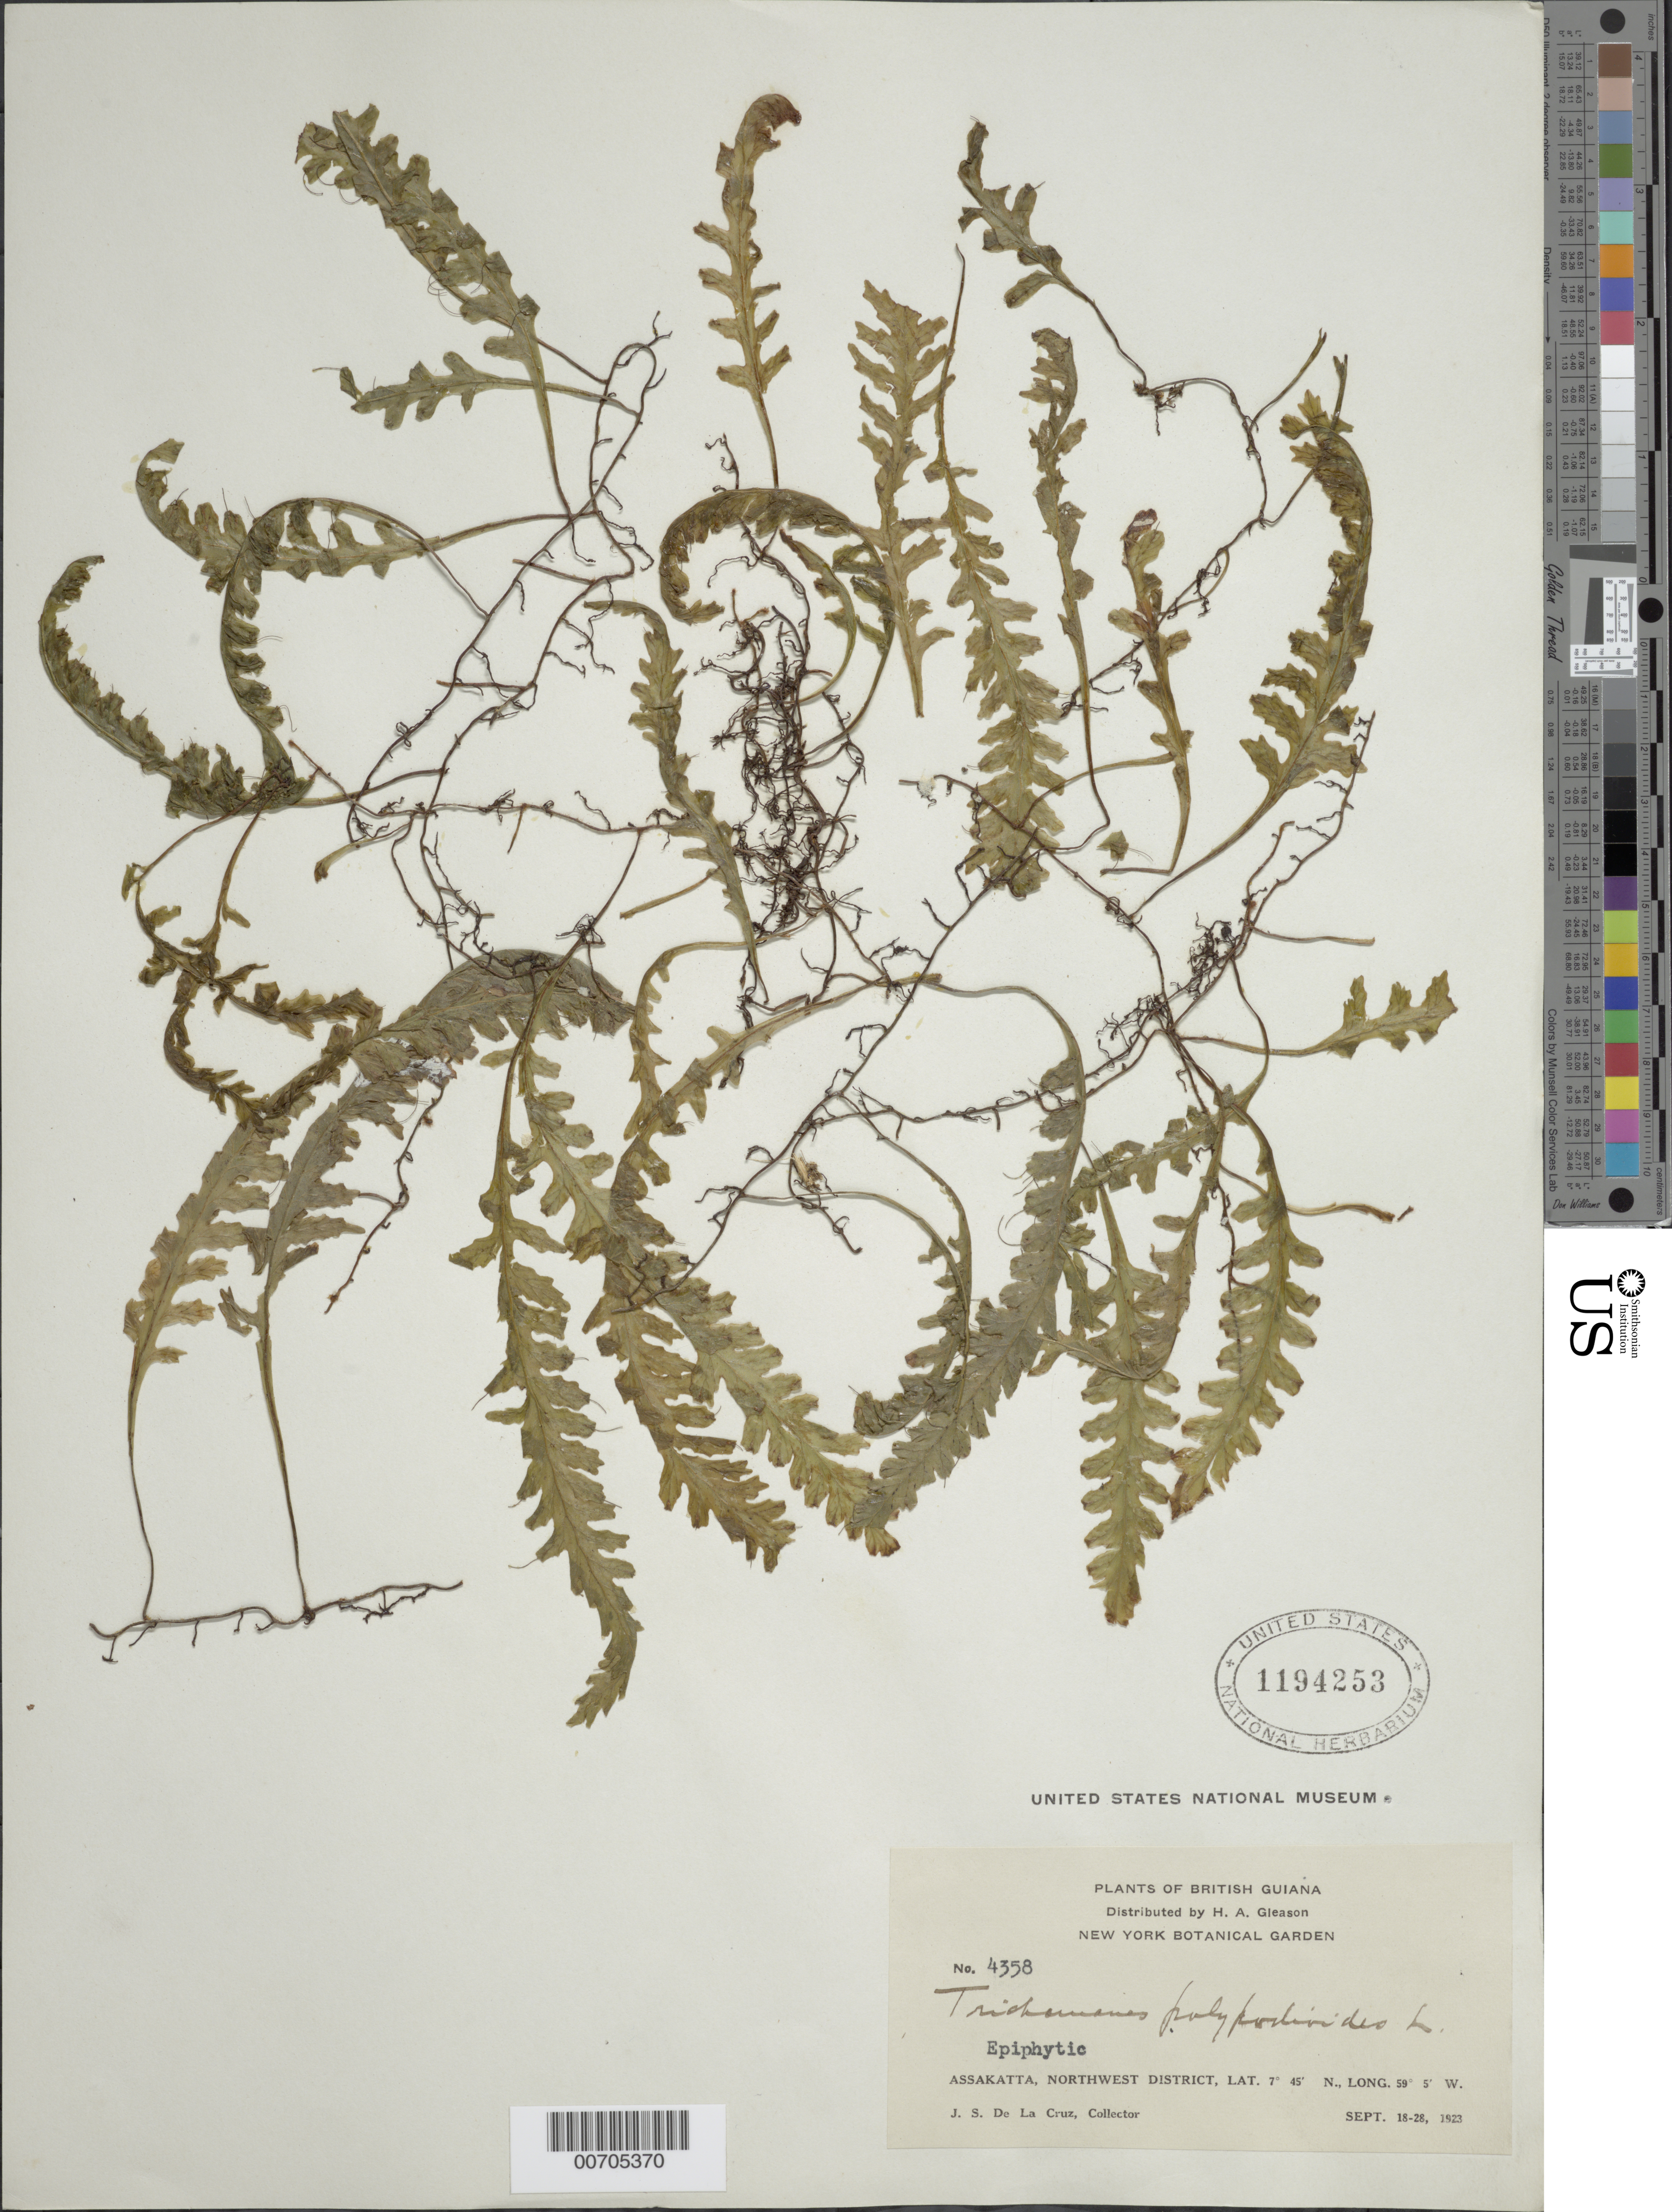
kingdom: Plantae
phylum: Tracheophyta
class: Polypodiopsida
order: Hymenophyllales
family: Hymenophyllaceae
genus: Trichomanes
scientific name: Trichomanes polypodioides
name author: L.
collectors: J. S. de la Cruz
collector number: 4358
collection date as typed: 18-Sep-23 to 28-Sep-23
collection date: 1923-09-18/1923-09-28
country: Guyana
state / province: Barima-Waini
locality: Assakatta, NW District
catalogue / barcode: US 1194253